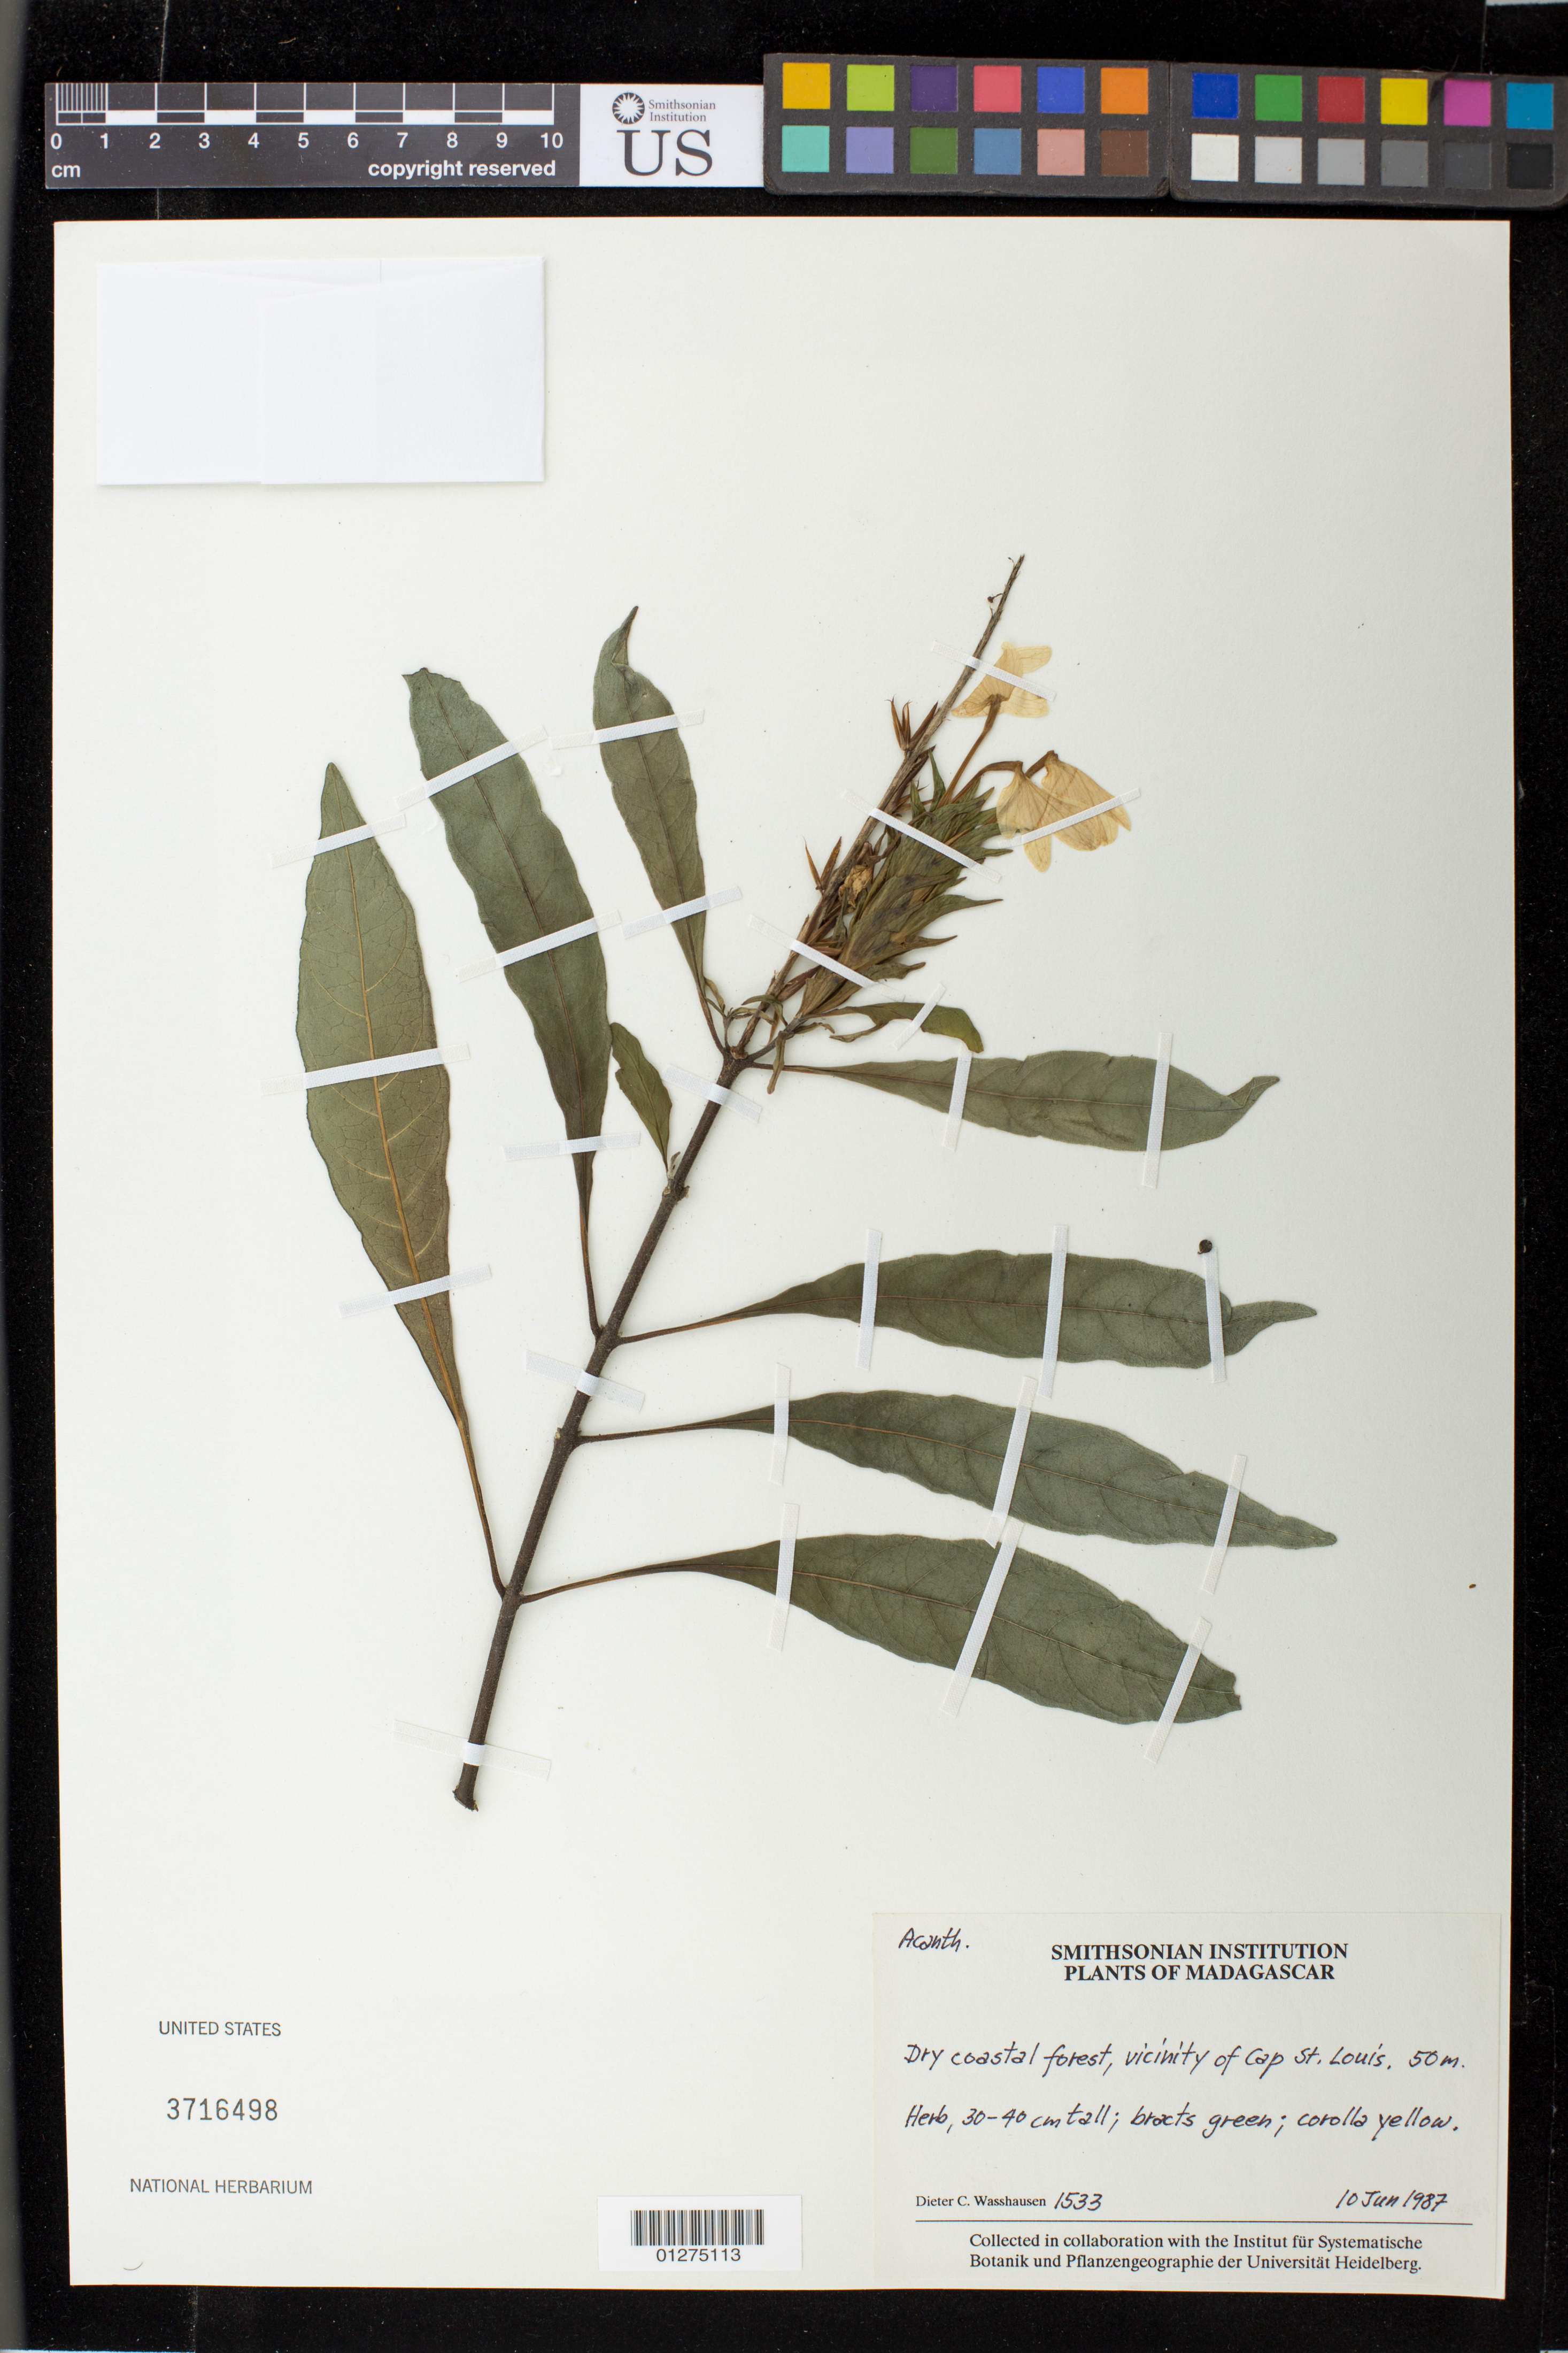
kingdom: Plantae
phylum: Tracheophyta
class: Magnoliopsida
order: Lamiales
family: Acanthaceae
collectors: D. C. Wasshausen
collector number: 1533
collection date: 1987-06-10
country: Madagascar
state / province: Anosy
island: Madagascar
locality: Cap St. Louis vicinity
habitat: dry coastal forest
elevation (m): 50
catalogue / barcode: US 3716498